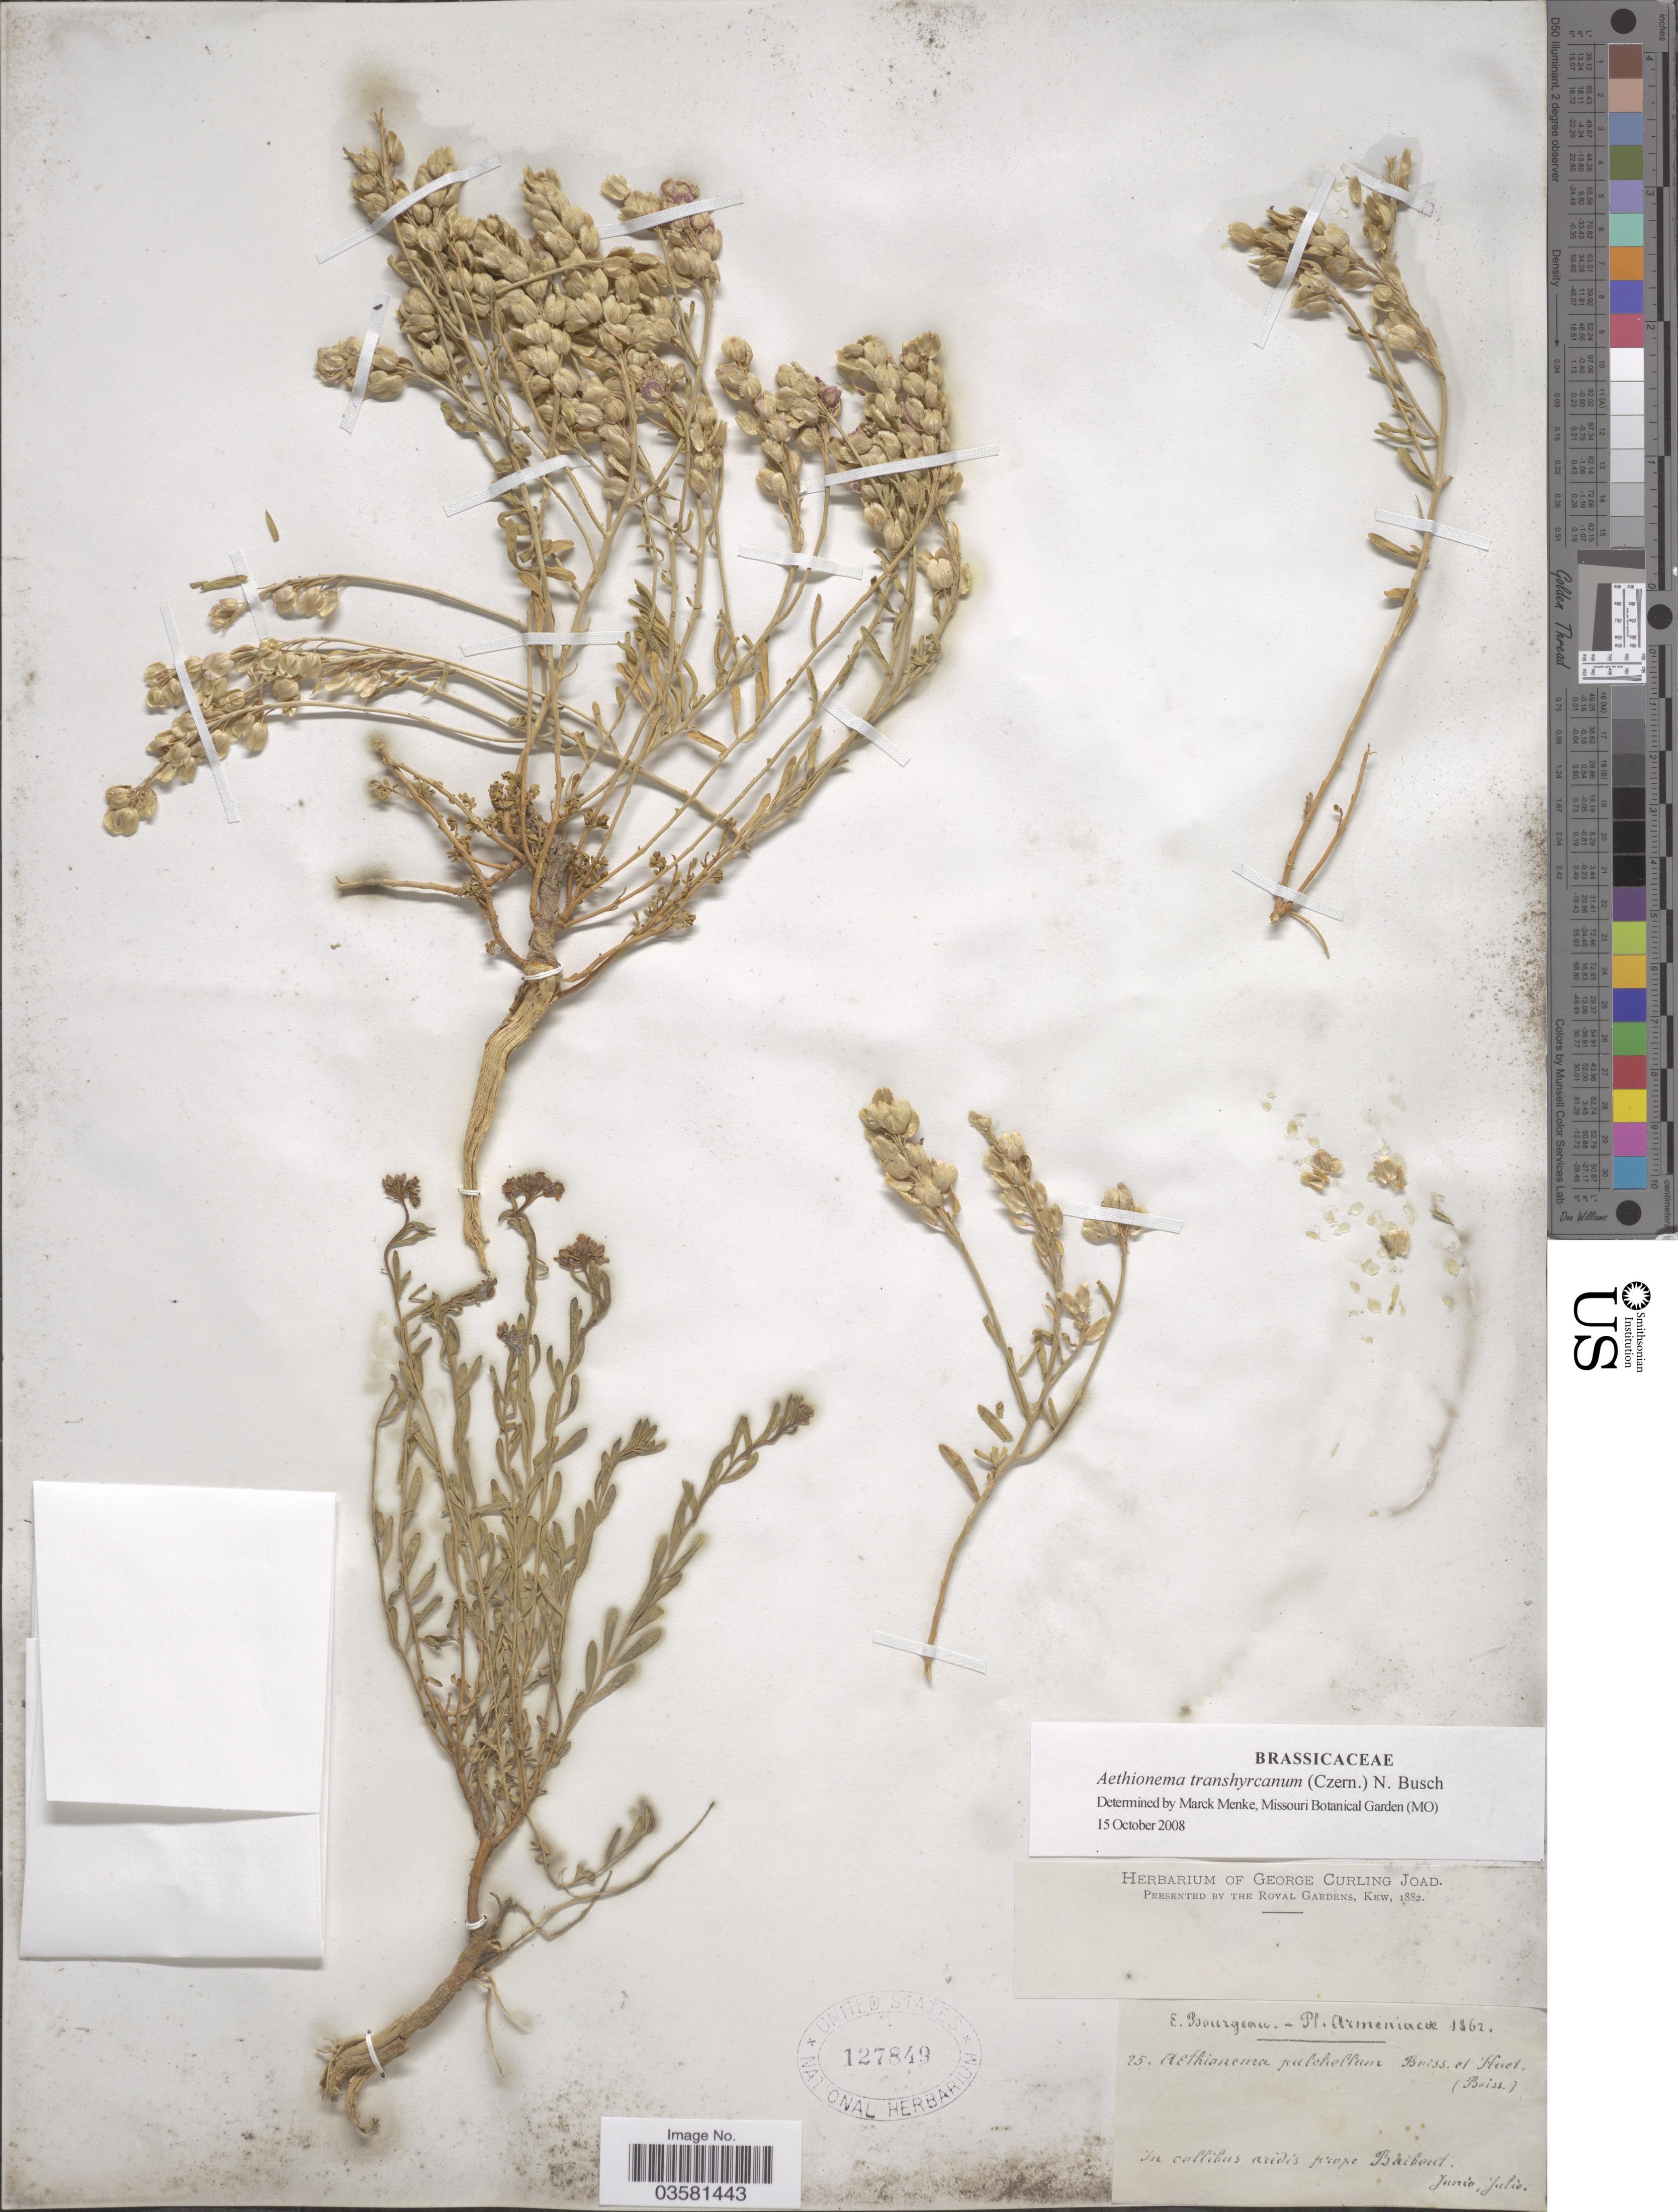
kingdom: Plantae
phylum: Tracheophyta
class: Magnoliopsida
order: Brassicales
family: Brassicaceae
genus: Aethionema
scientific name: Aethionema transhyrcanum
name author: N. Busch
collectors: E. Bourgeau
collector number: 25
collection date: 1862-06/1862-07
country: Armenia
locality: In collibus aridis prope Baibout.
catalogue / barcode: US 127849